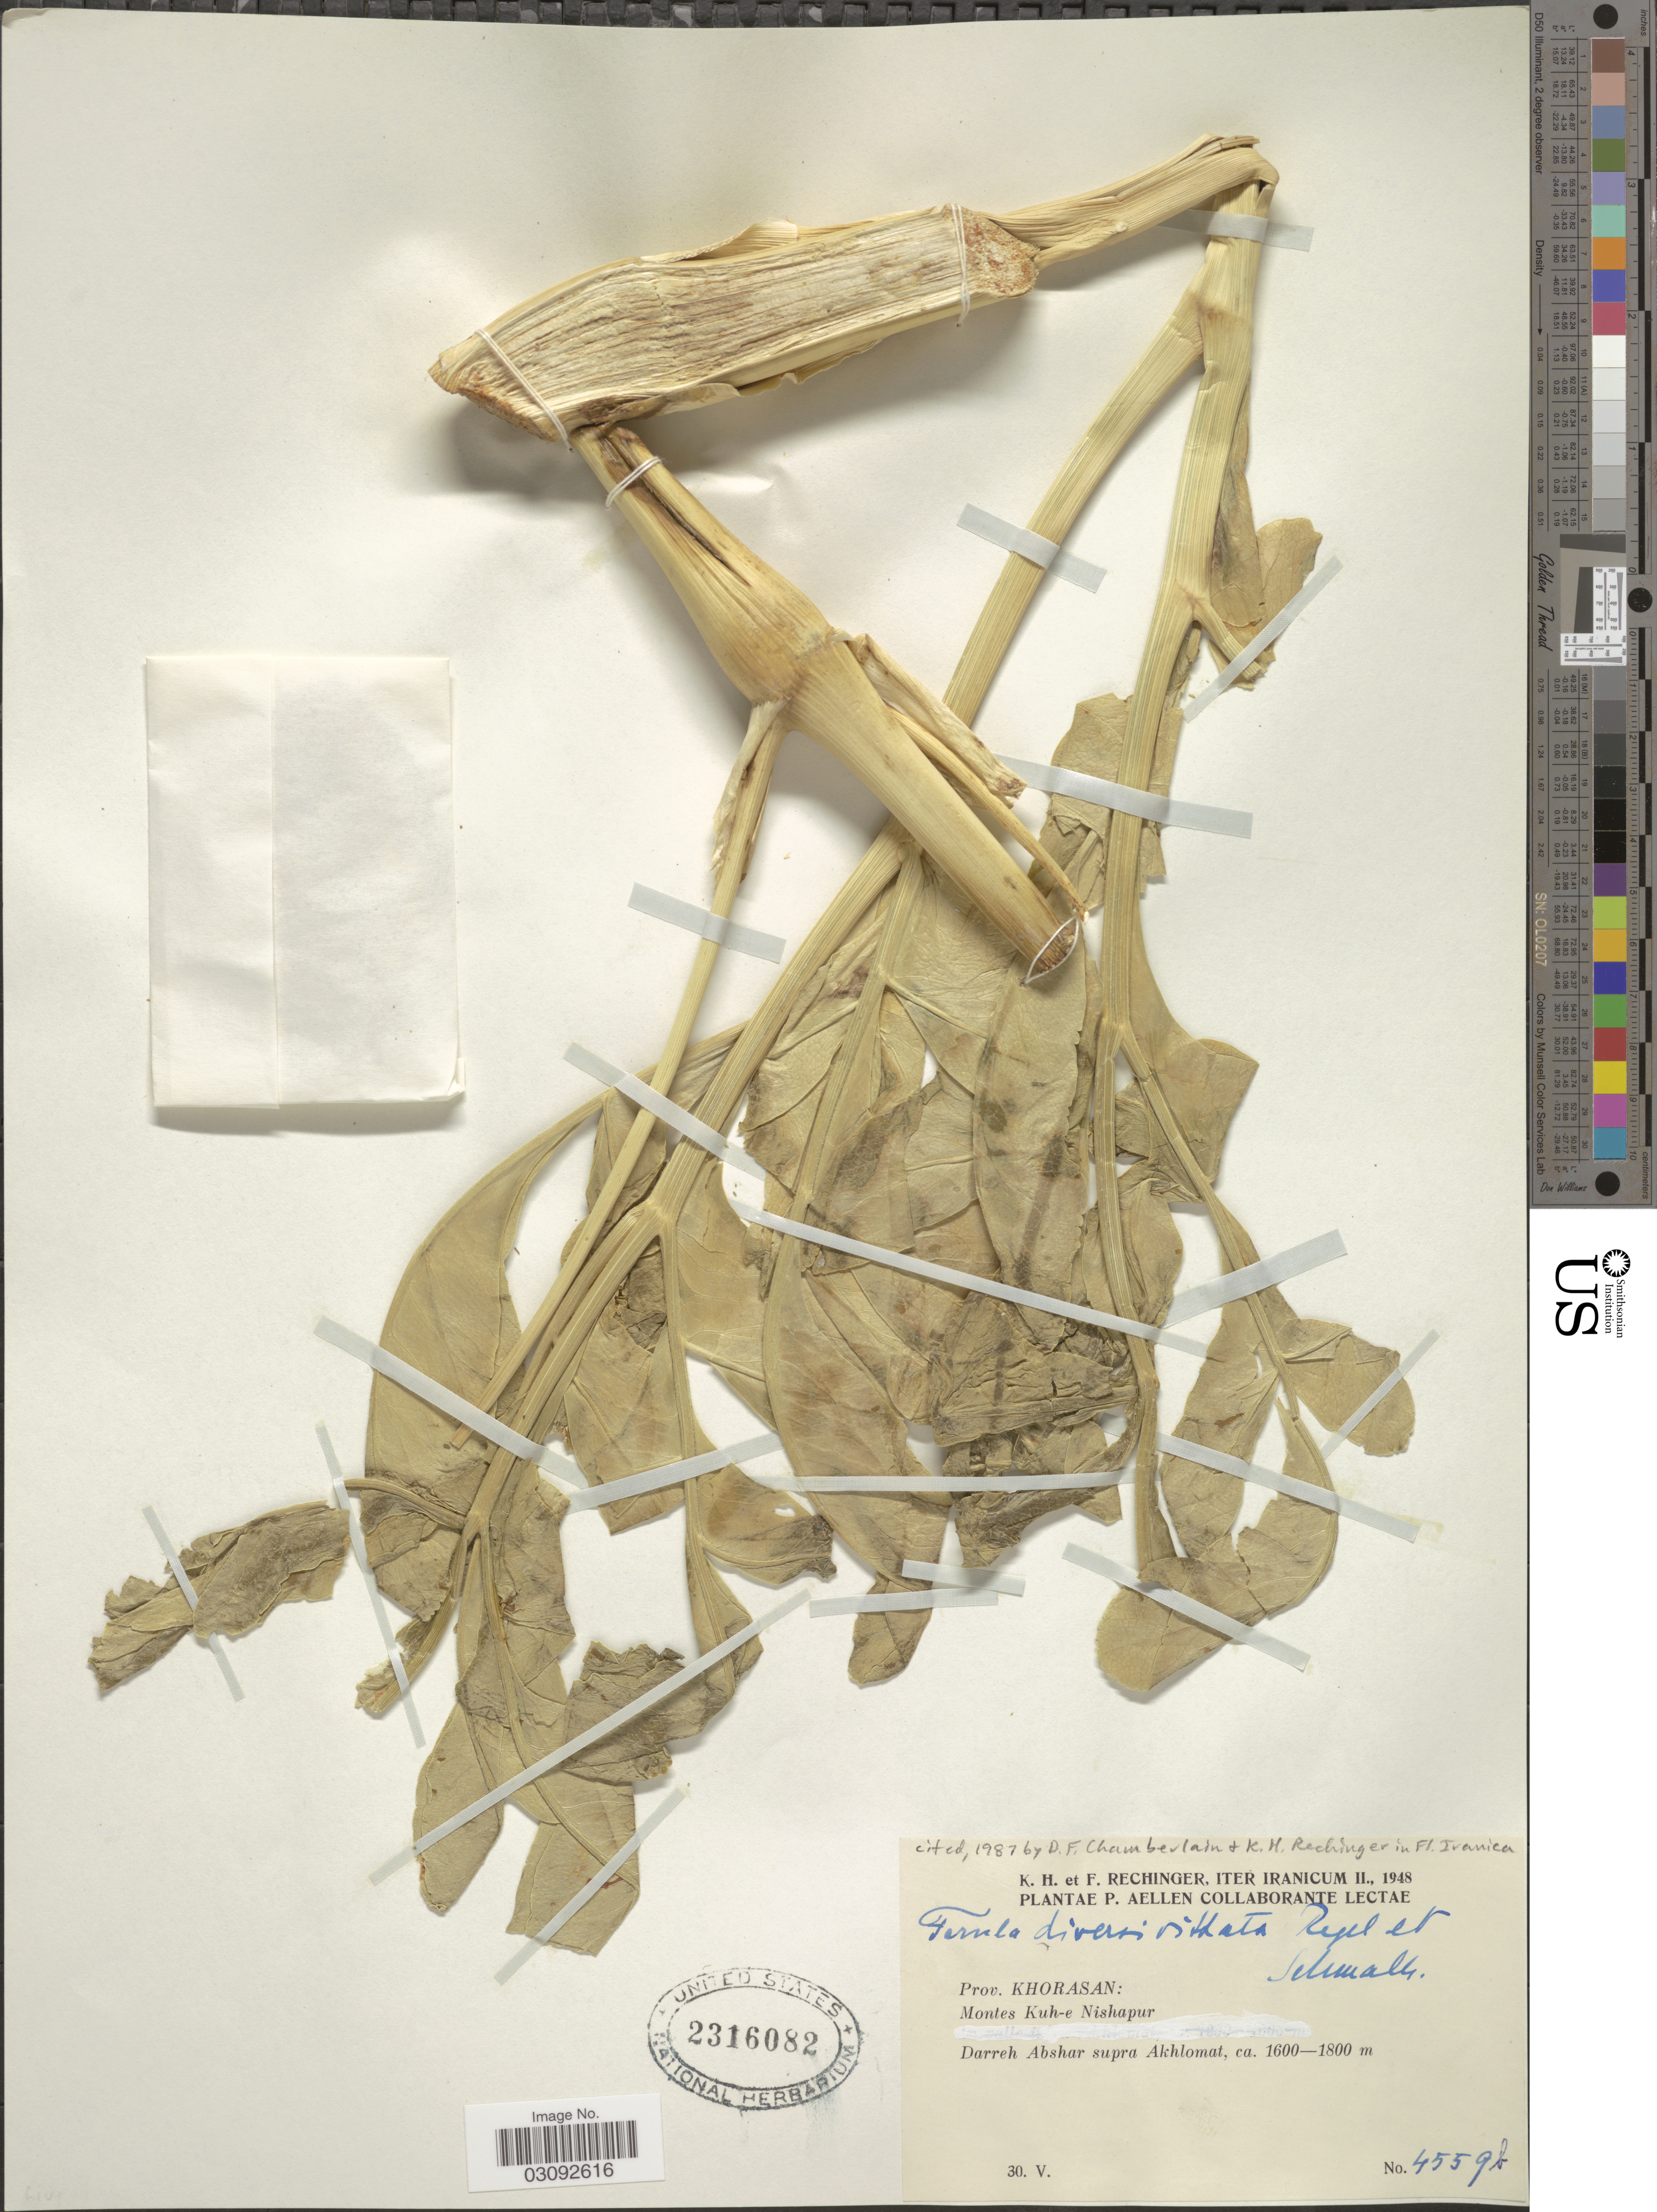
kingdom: Plantae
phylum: Tracheophyta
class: Magnoliopsida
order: Apiales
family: Apiaceae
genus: Ferula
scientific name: Ferula diversivittata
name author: Regel & Schmalh.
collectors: K. H. Rechinger, F. Rechinger & P. Aellen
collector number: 4559b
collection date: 1948-05-30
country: Iran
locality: Montes Kuh-e Nishapur. Darreh Abshar supra Akhlomat.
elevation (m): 1600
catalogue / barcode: US 2316082